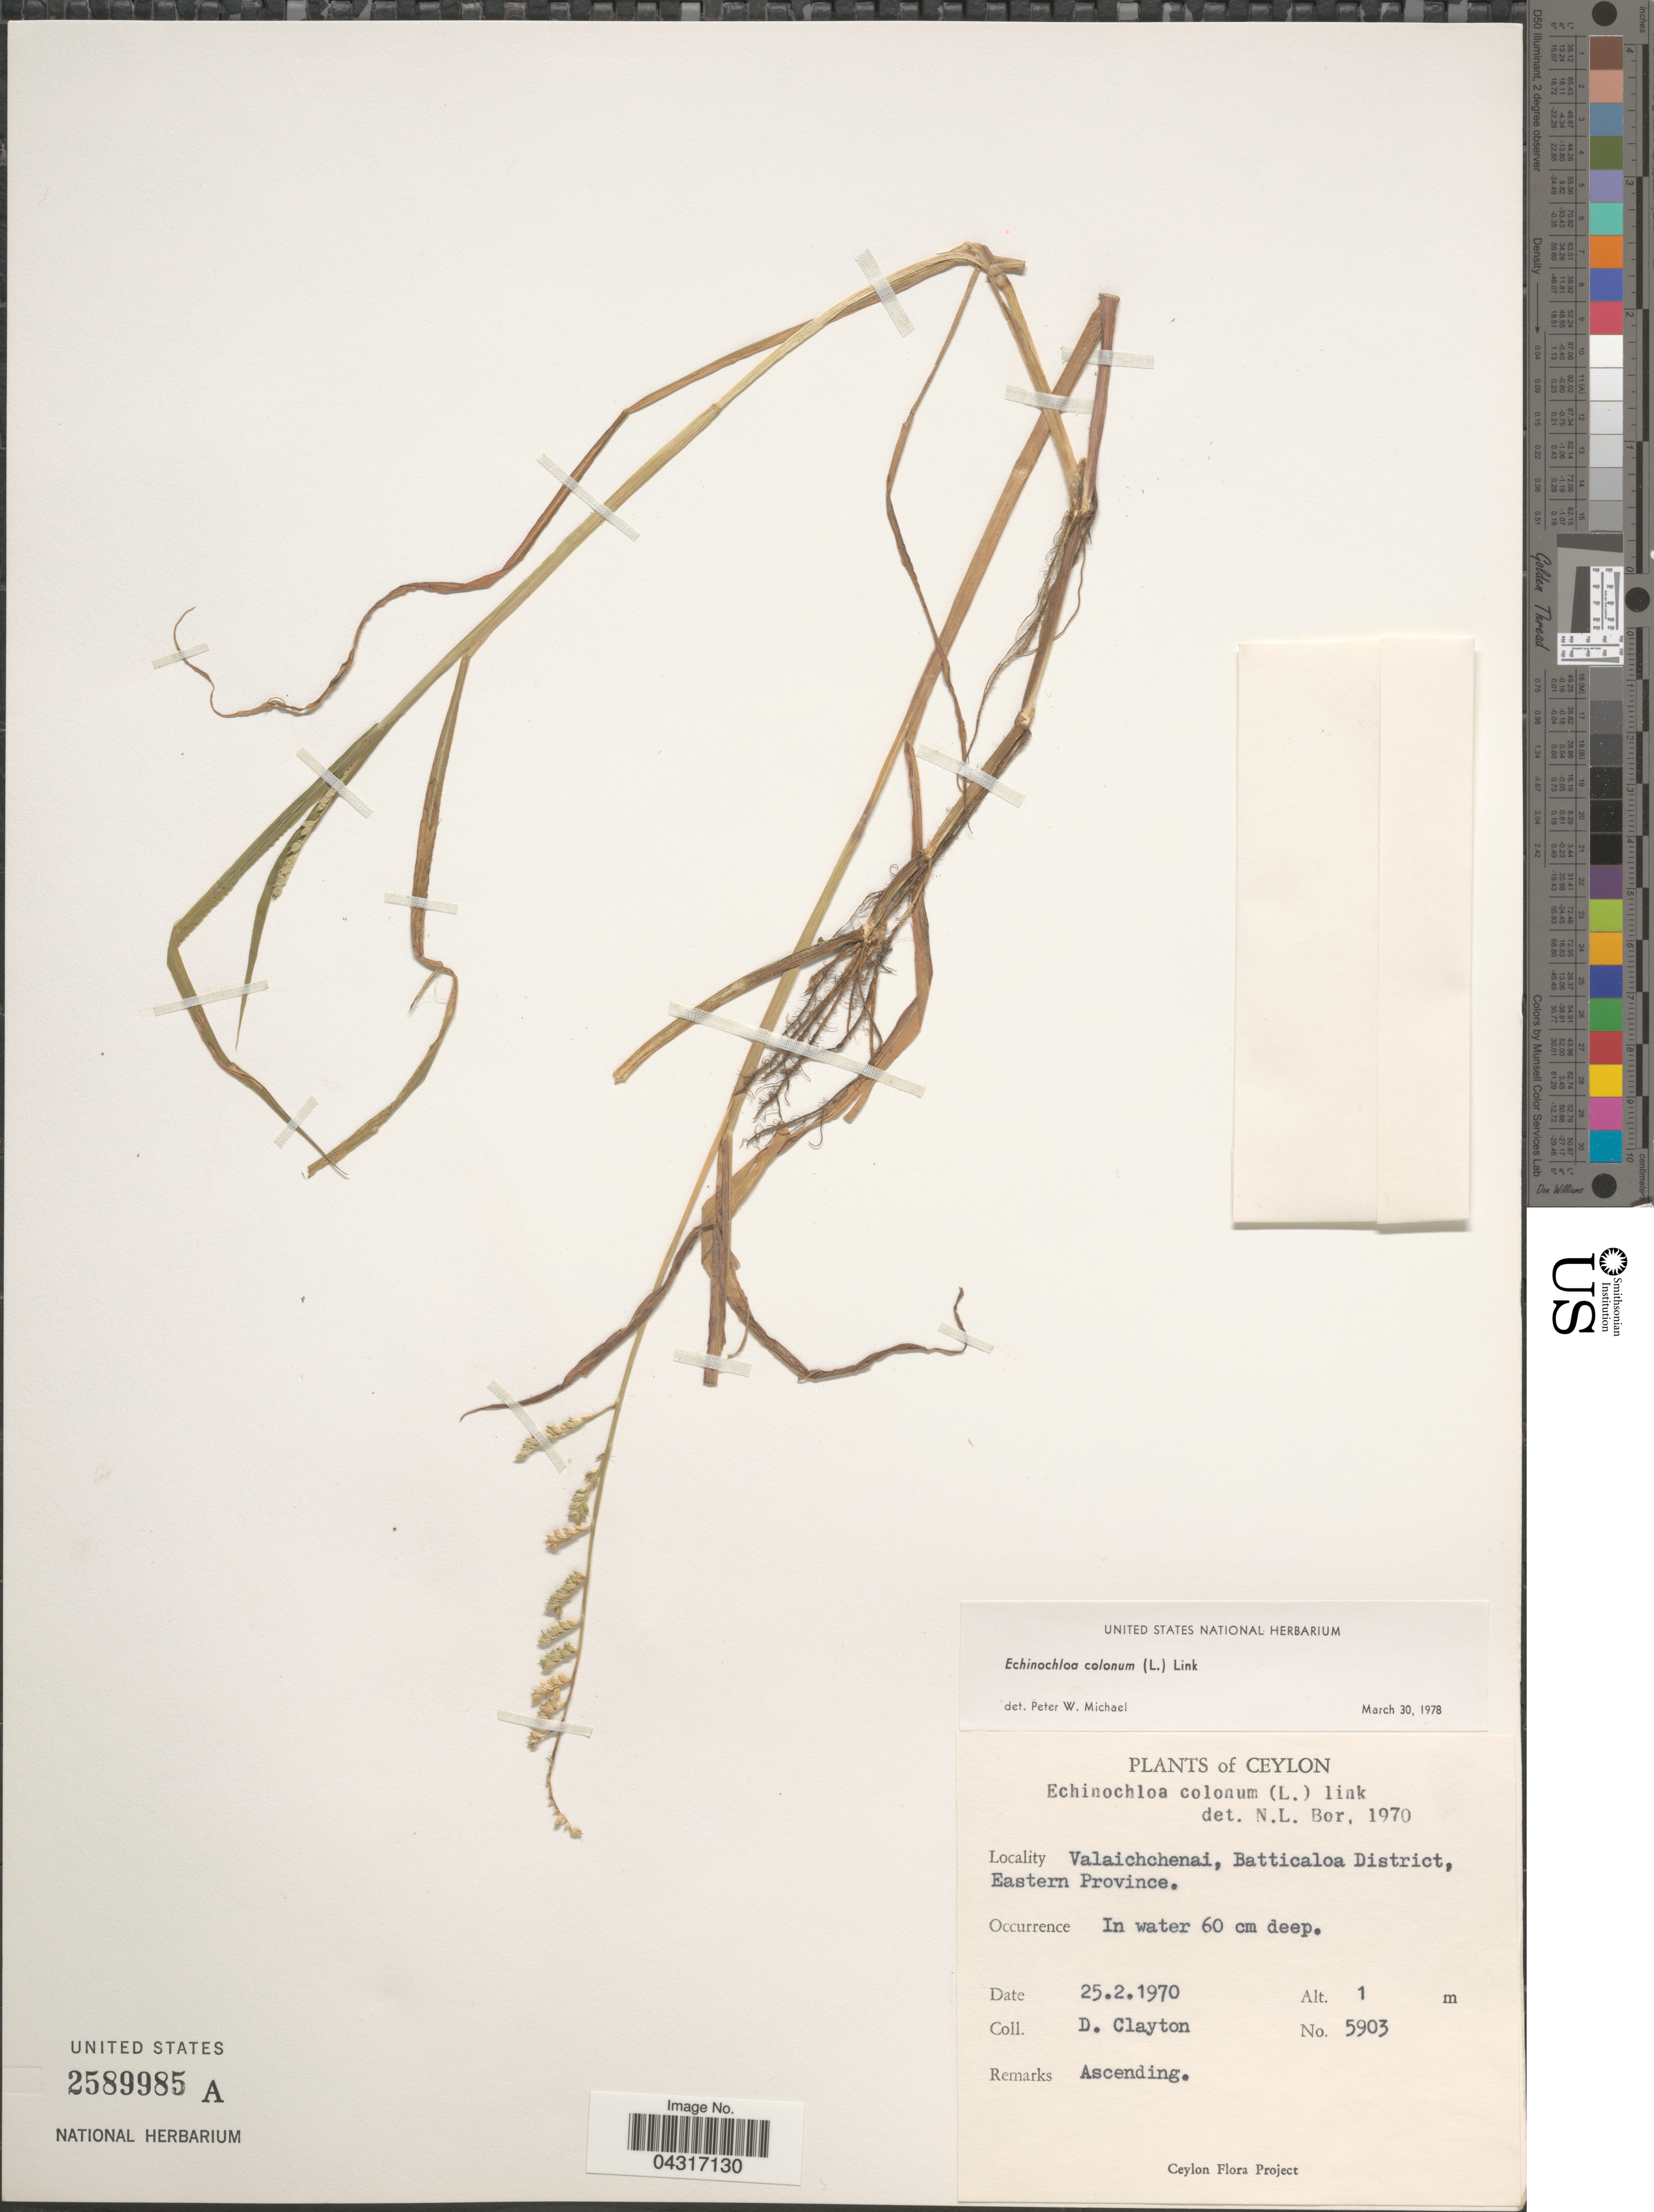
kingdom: Plantae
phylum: Tracheophyta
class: Liliopsida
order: Poales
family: Poaceae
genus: Echinochloa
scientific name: Echinochloa colona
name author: (L.) Link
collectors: D. Clayton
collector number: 5903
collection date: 1970-02-25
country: Sri Lanka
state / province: Eastern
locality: Ceylon. Valaichchenai, Batticaloa District.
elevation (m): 1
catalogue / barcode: US 2589985A